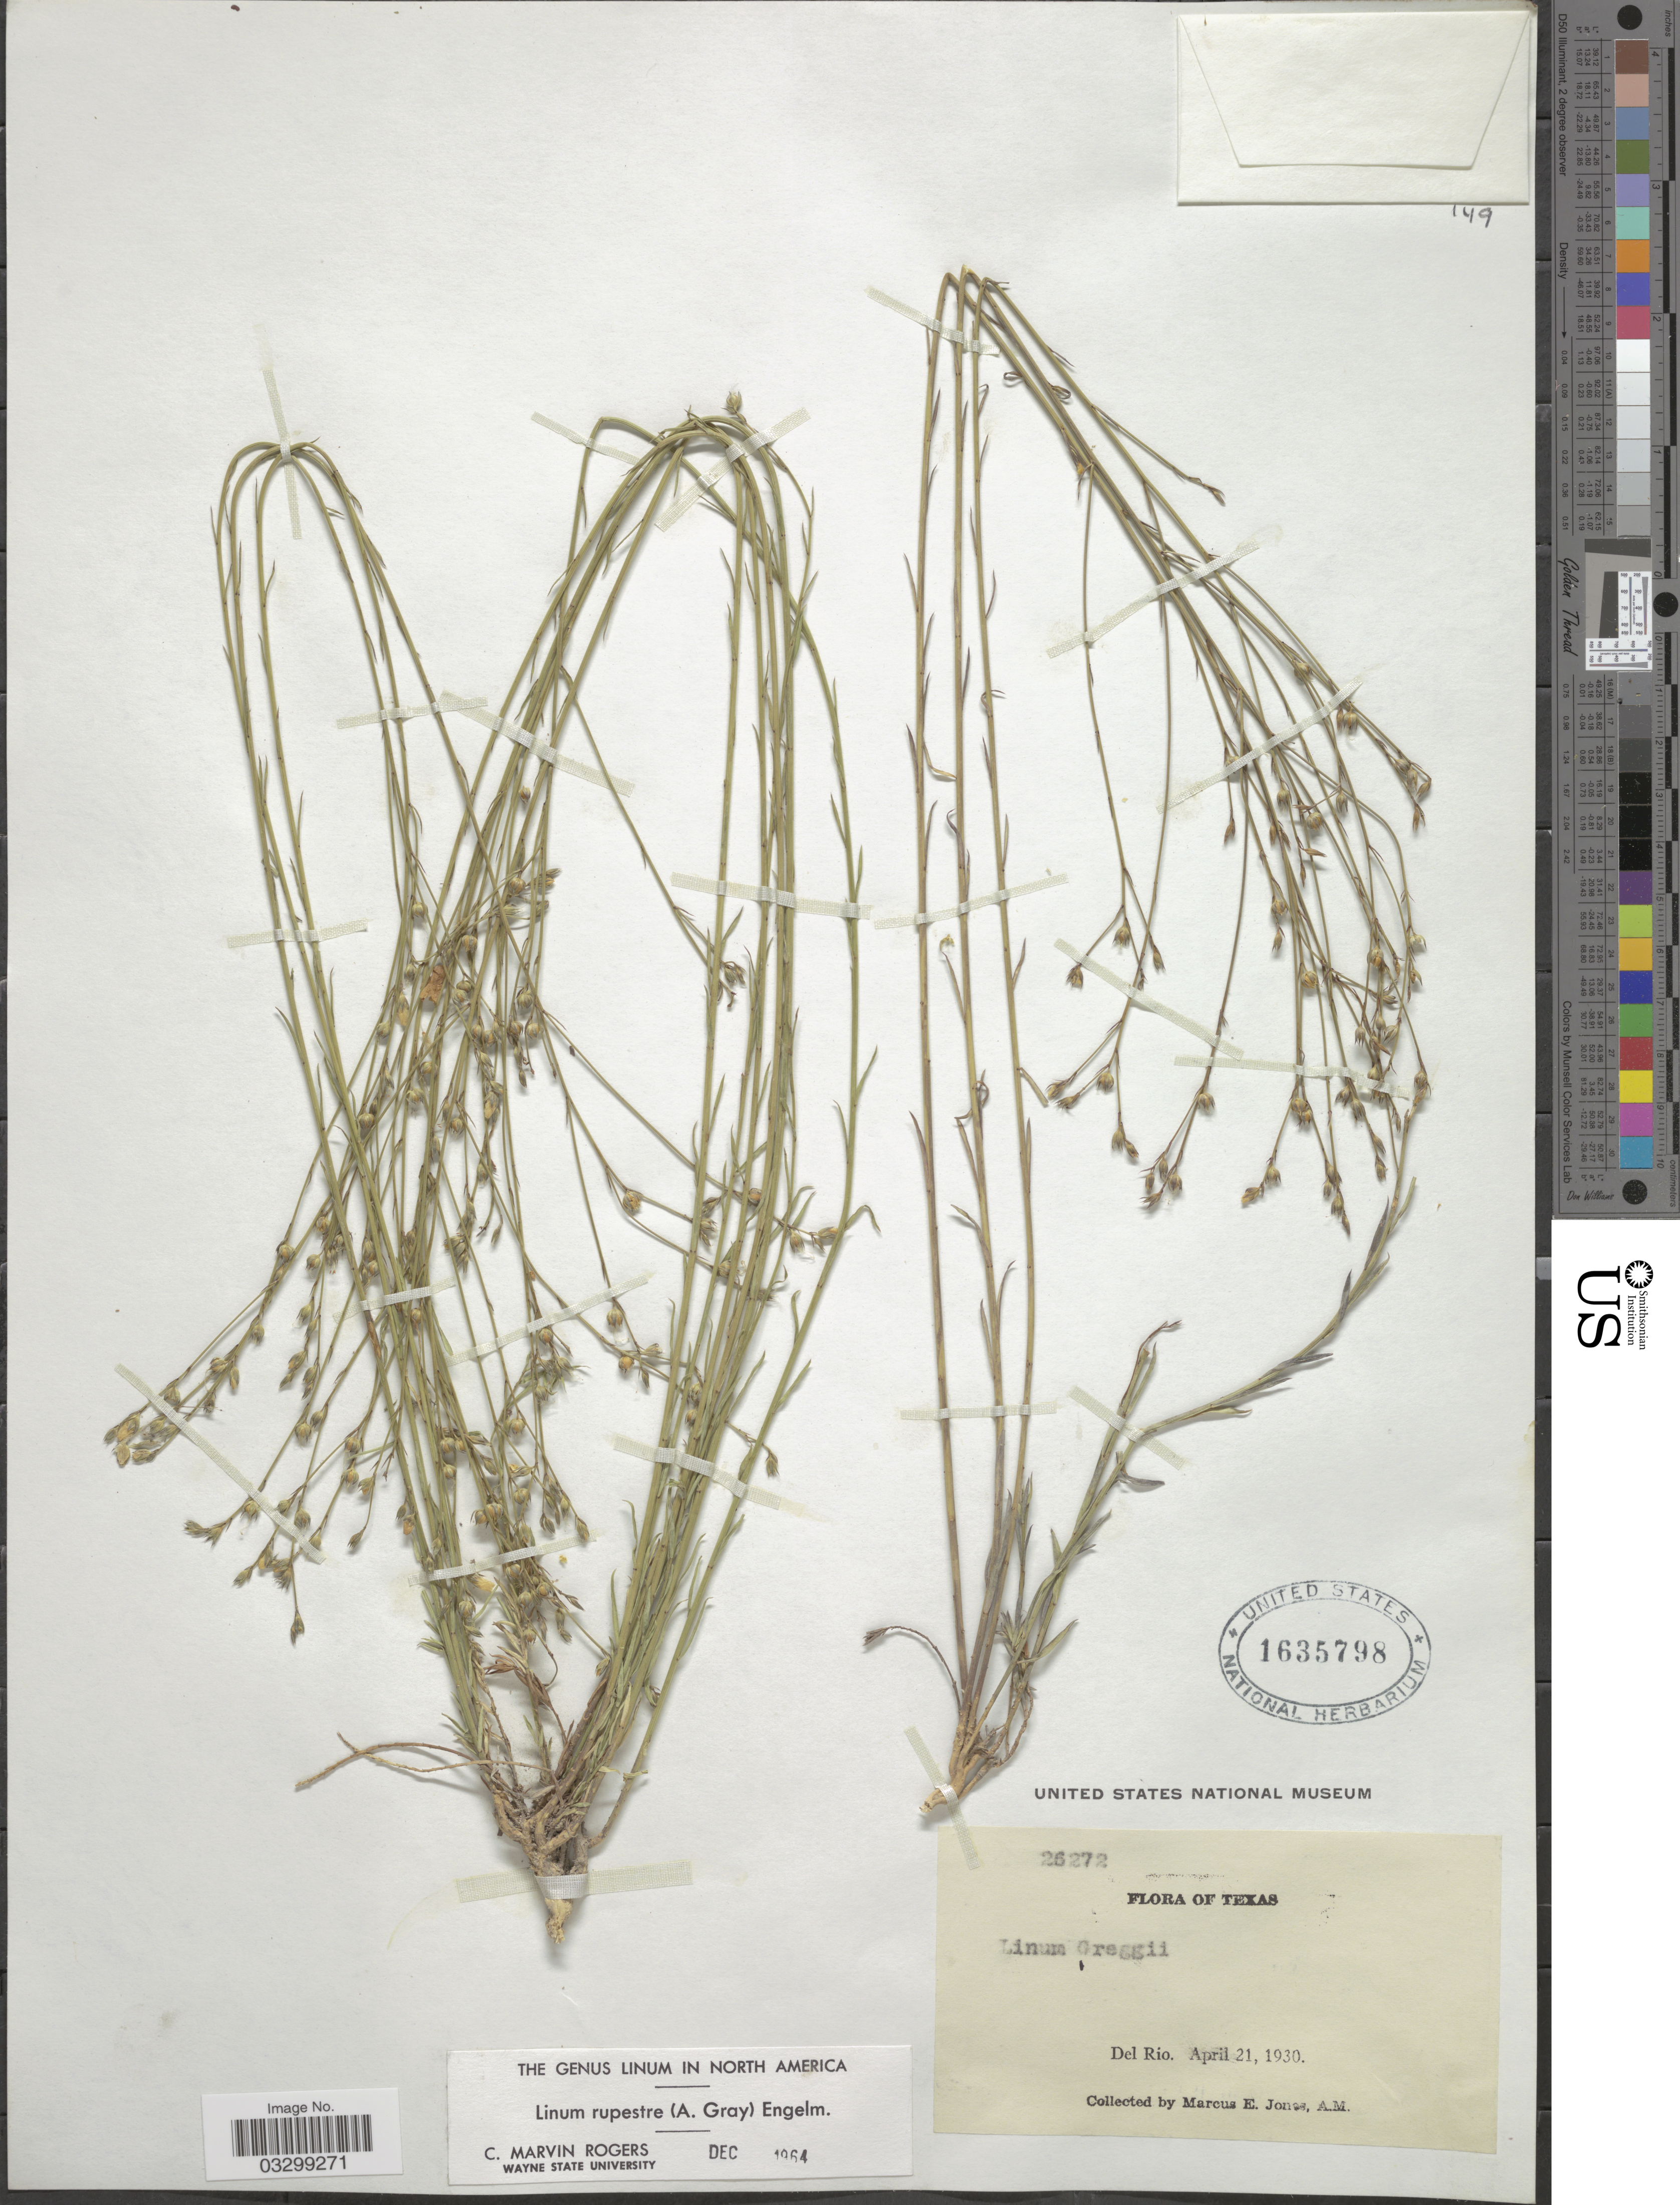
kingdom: Plantae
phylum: Tracheophyta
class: Magnoliopsida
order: Malpighiales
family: Linaceae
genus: Linum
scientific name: Linum rupestre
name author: Engelm.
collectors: M. E. Jones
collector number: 26272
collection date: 1930-04-21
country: United States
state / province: Texas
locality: Del Rio.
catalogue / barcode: US 1635798